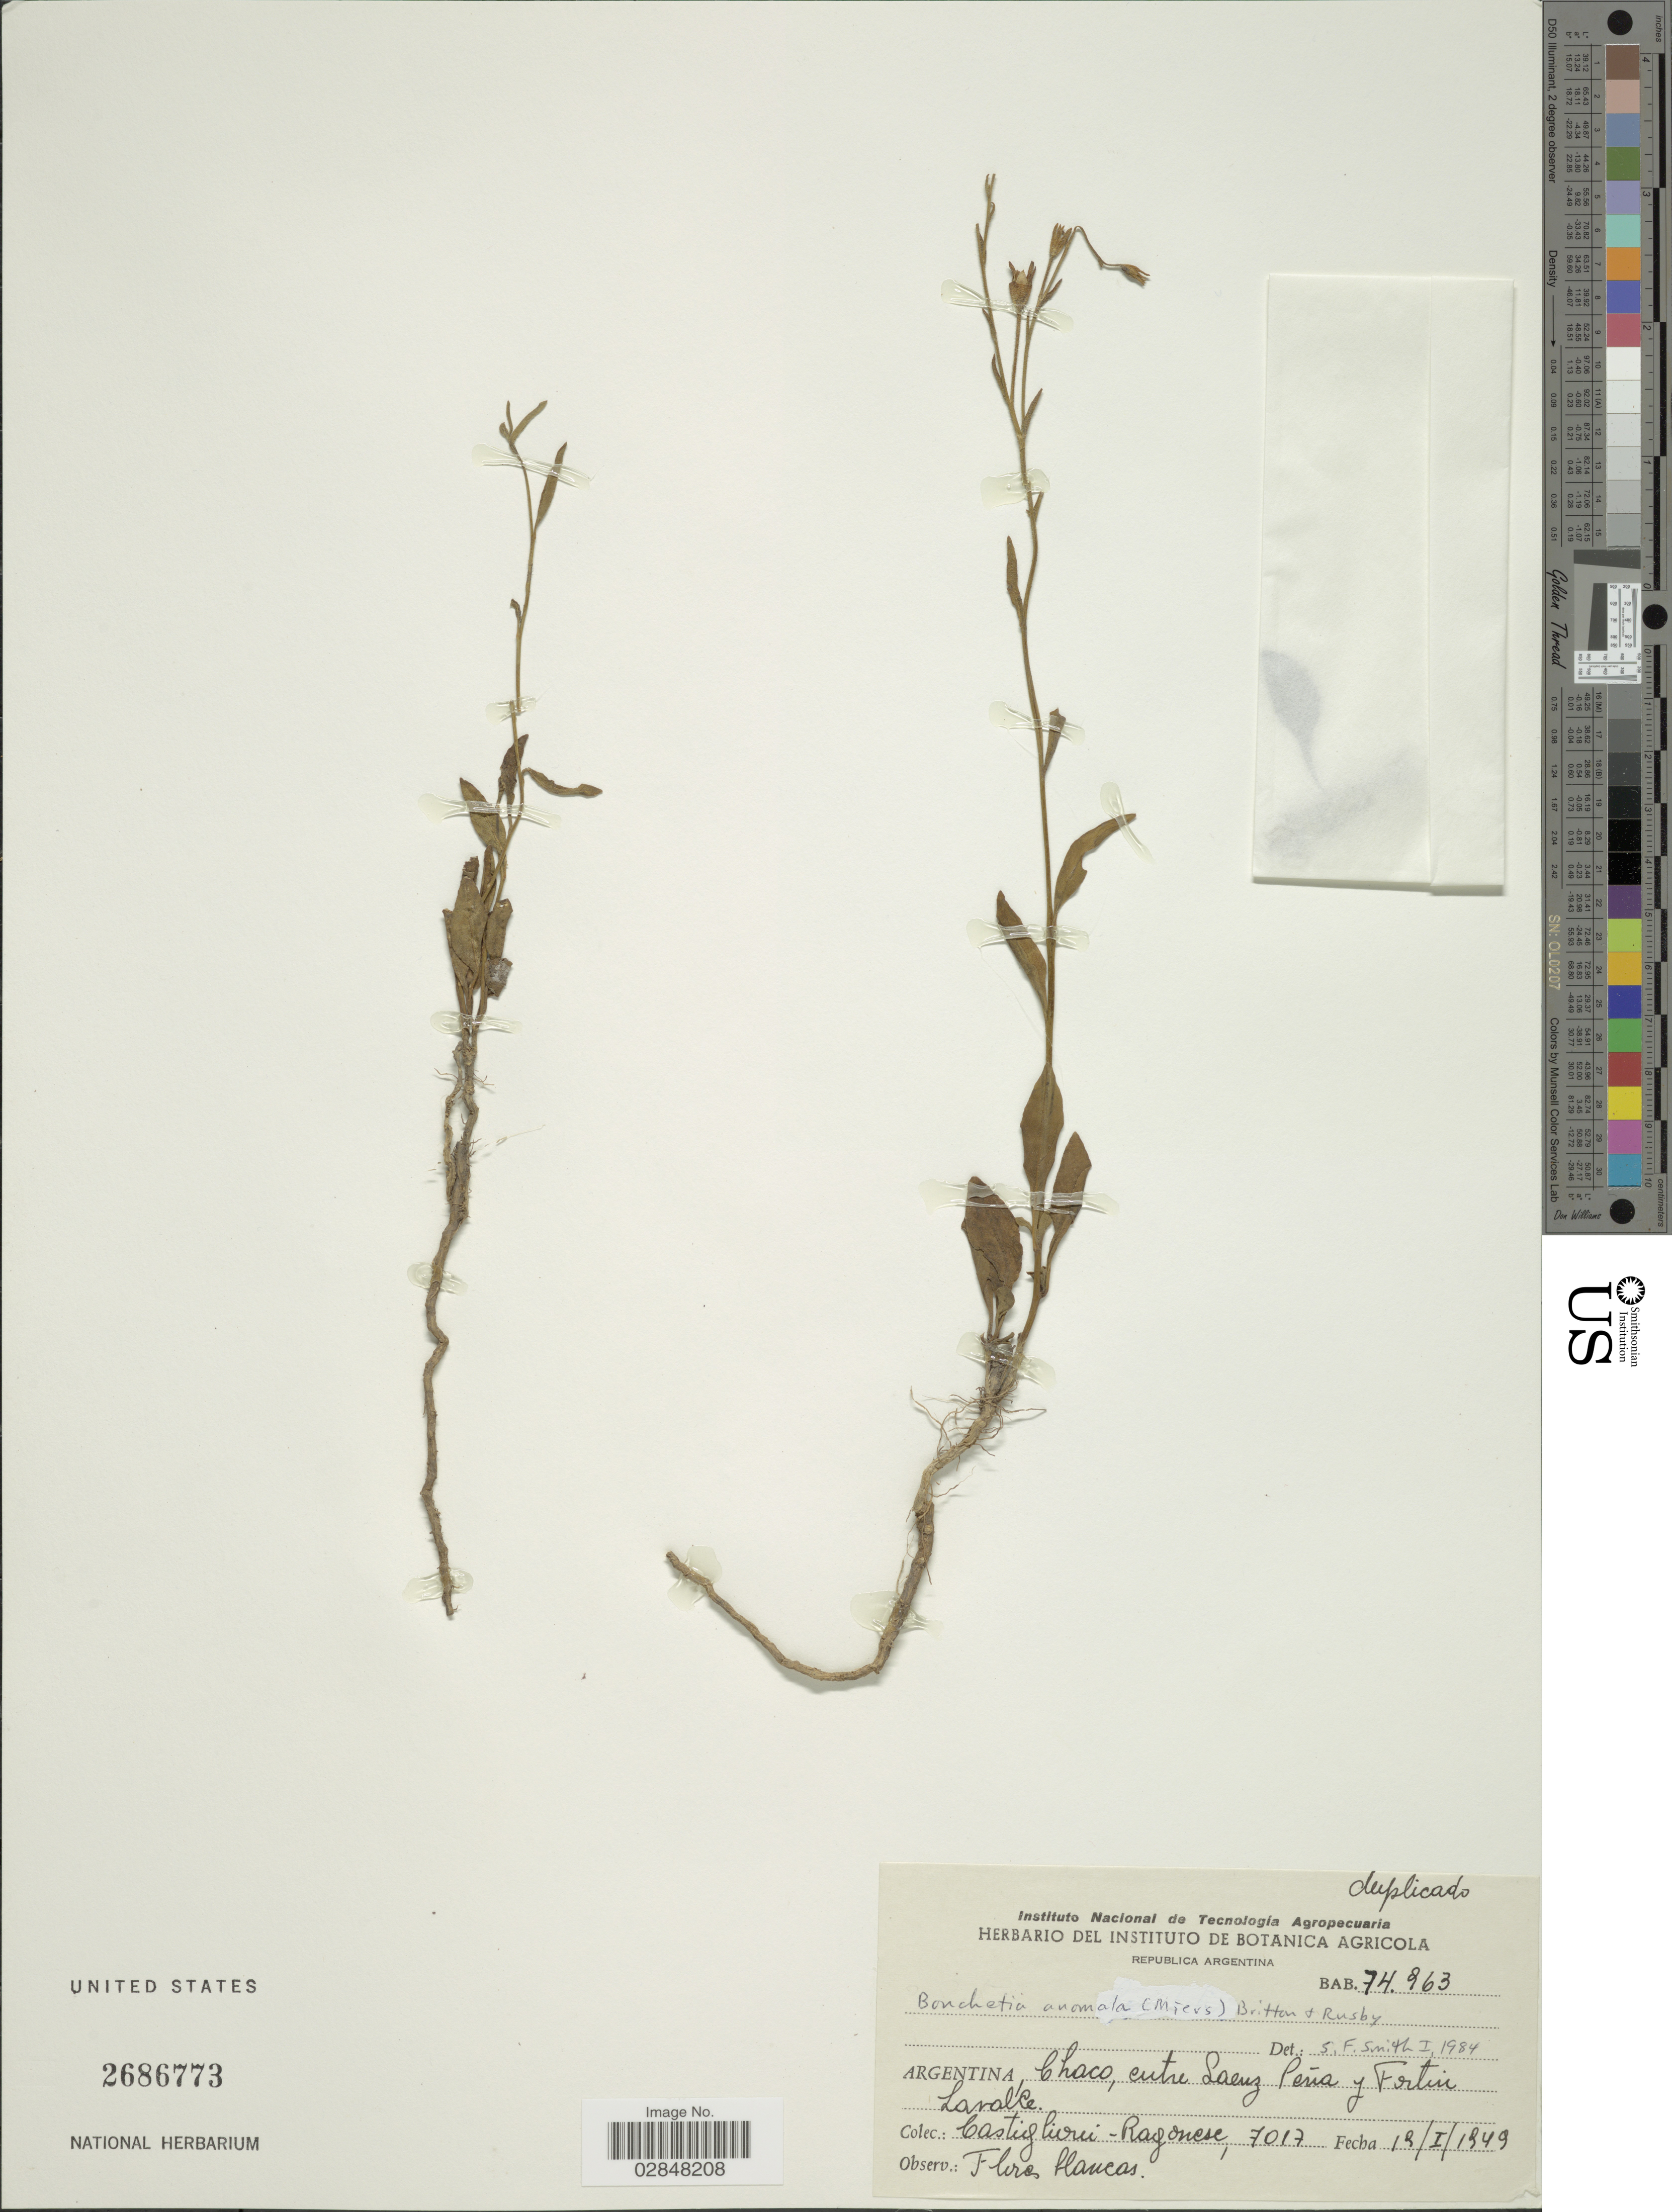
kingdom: Plantae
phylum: Tracheophyta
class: Magnoliopsida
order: Solanales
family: Solanaceae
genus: Bouchetia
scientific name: Bouchetia anomala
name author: (Miers) & Rusby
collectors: Castiglioni & Ragonese, --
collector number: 7017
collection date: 1949-01-19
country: Argentina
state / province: Chaco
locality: Entre Saenz Peña y Fortin Lavalle.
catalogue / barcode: US 2686773